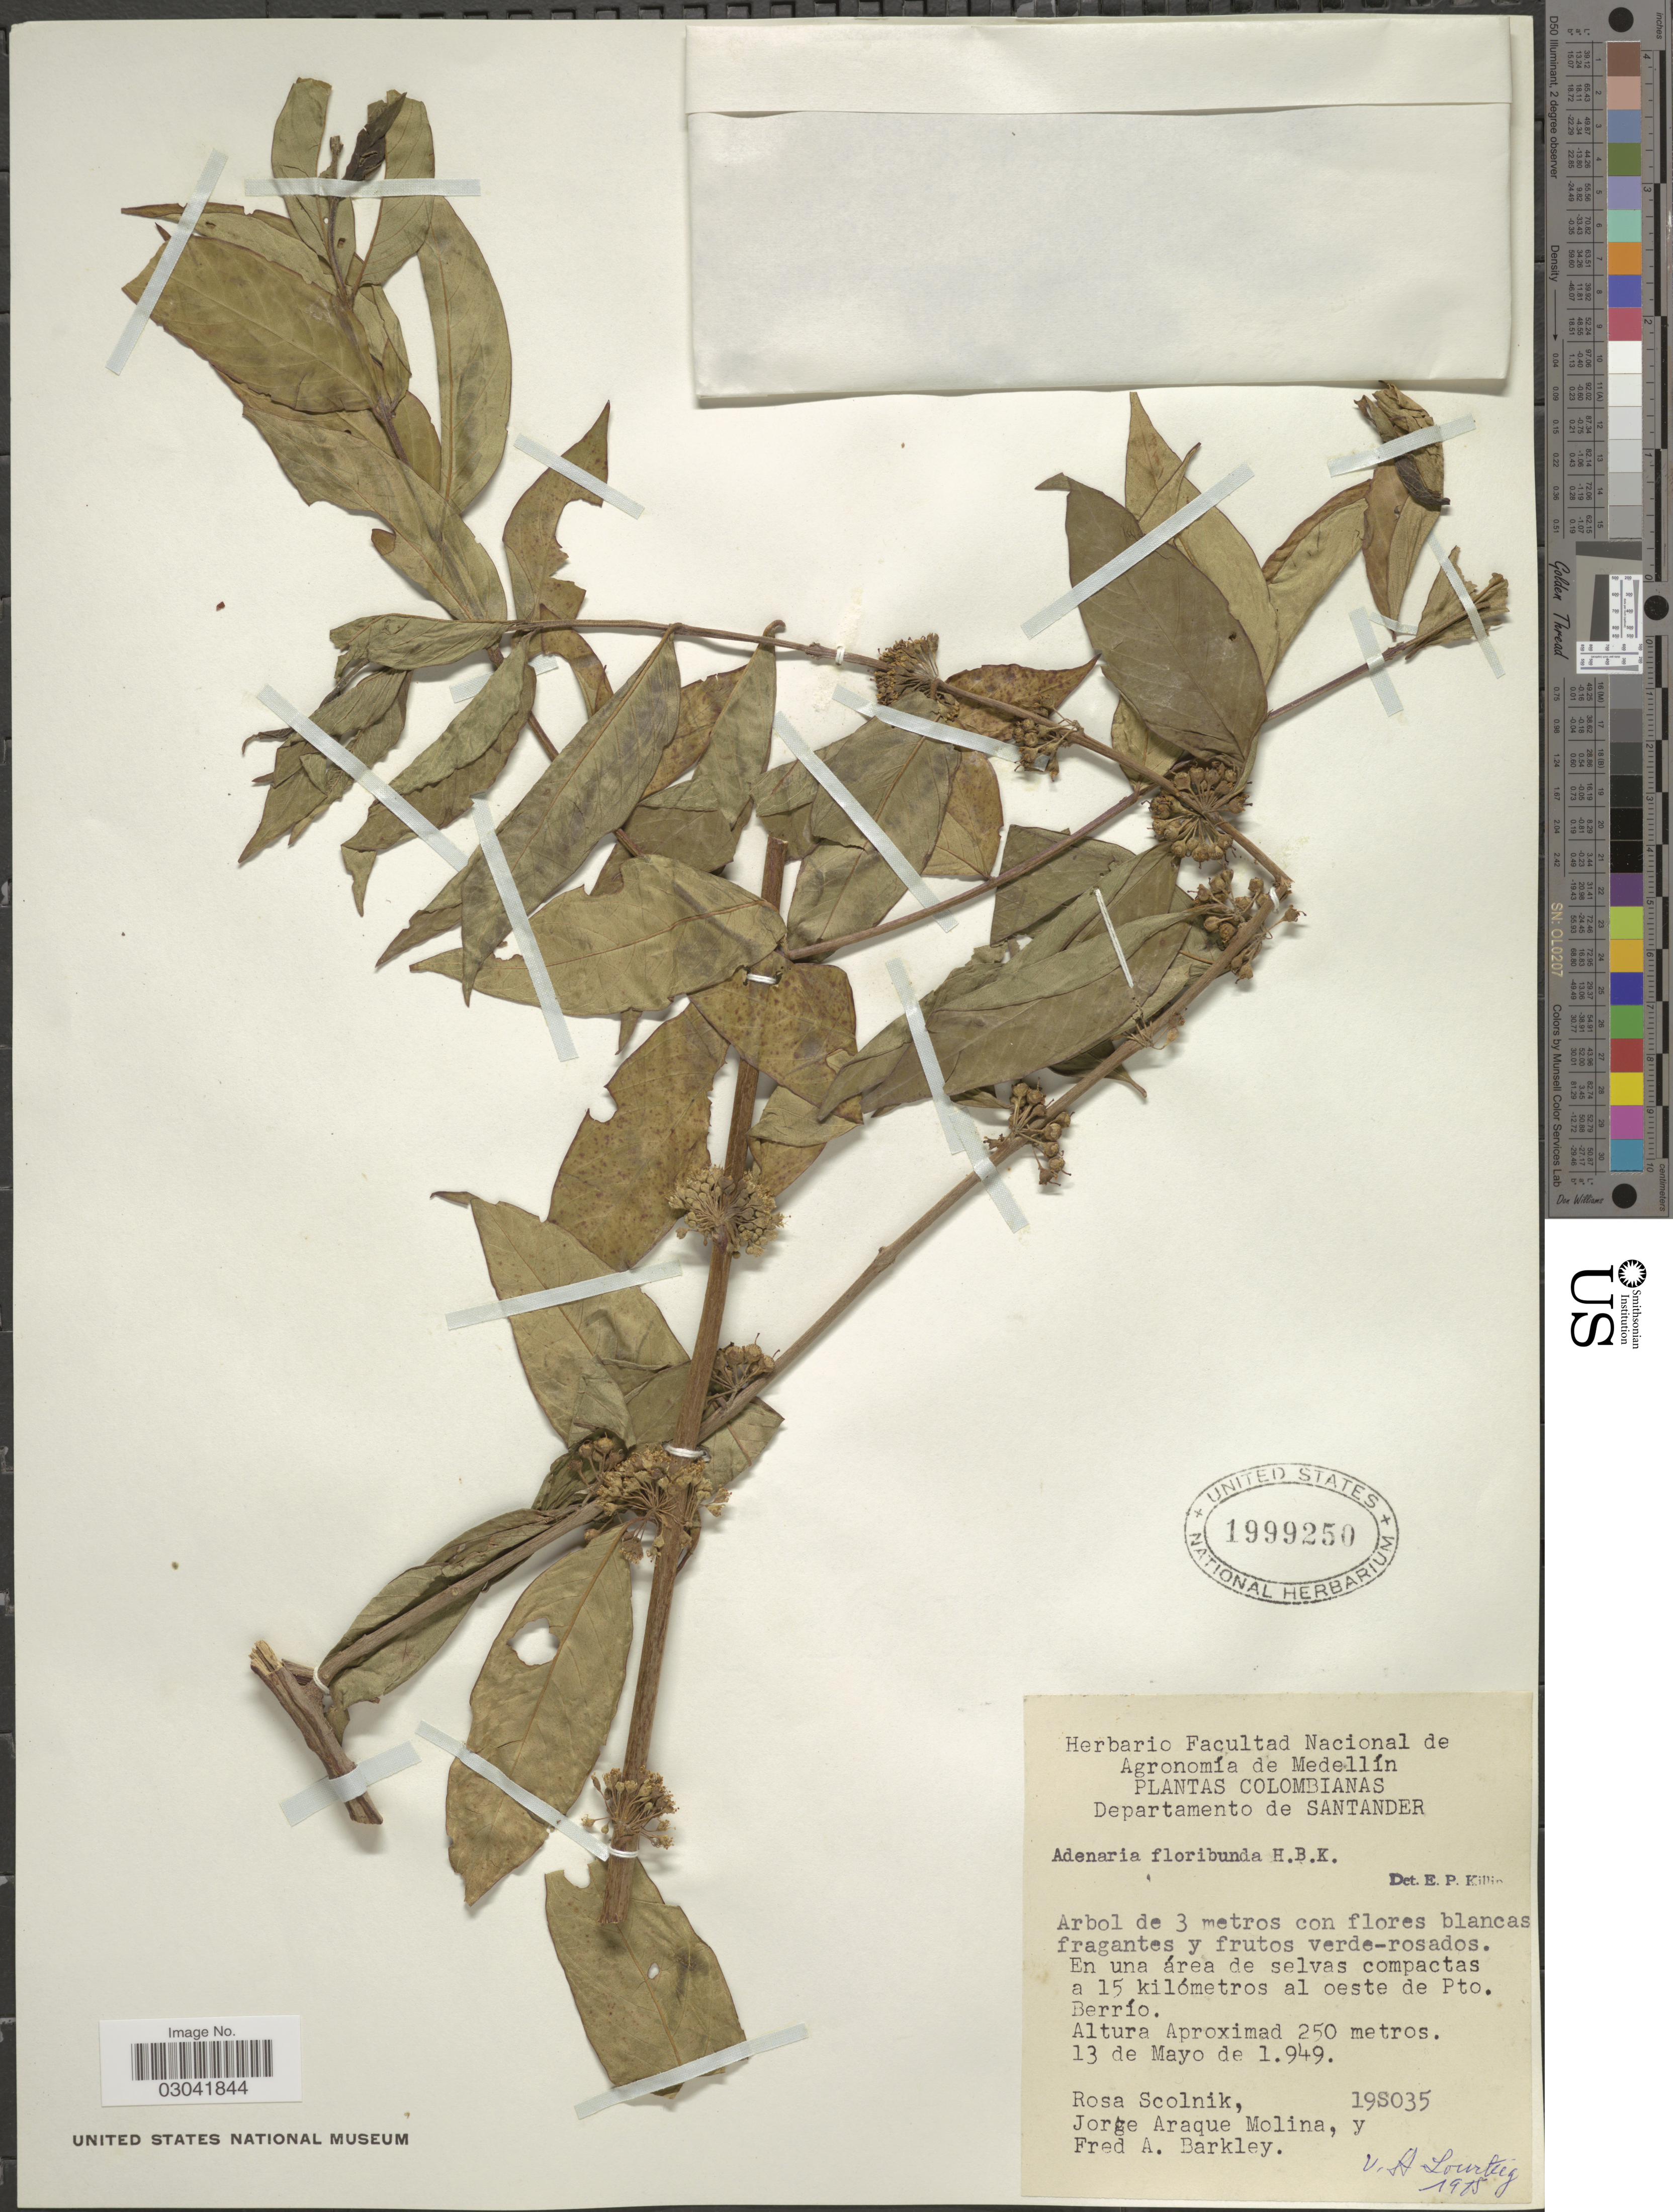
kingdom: Plantae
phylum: Tracheophyta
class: Magnoliopsida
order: Myrtales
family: Lythraceae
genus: Adenaria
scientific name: Adenaria floribunda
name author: Kunth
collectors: R. Scolnik, J. A. Molina & F. A. Barkley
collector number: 19SO35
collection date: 1949-05-13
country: Colombia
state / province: Santander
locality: Departamento de Santander. A 15 kilómetros al oeste de Pto. Berrío.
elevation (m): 250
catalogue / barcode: US 1999250